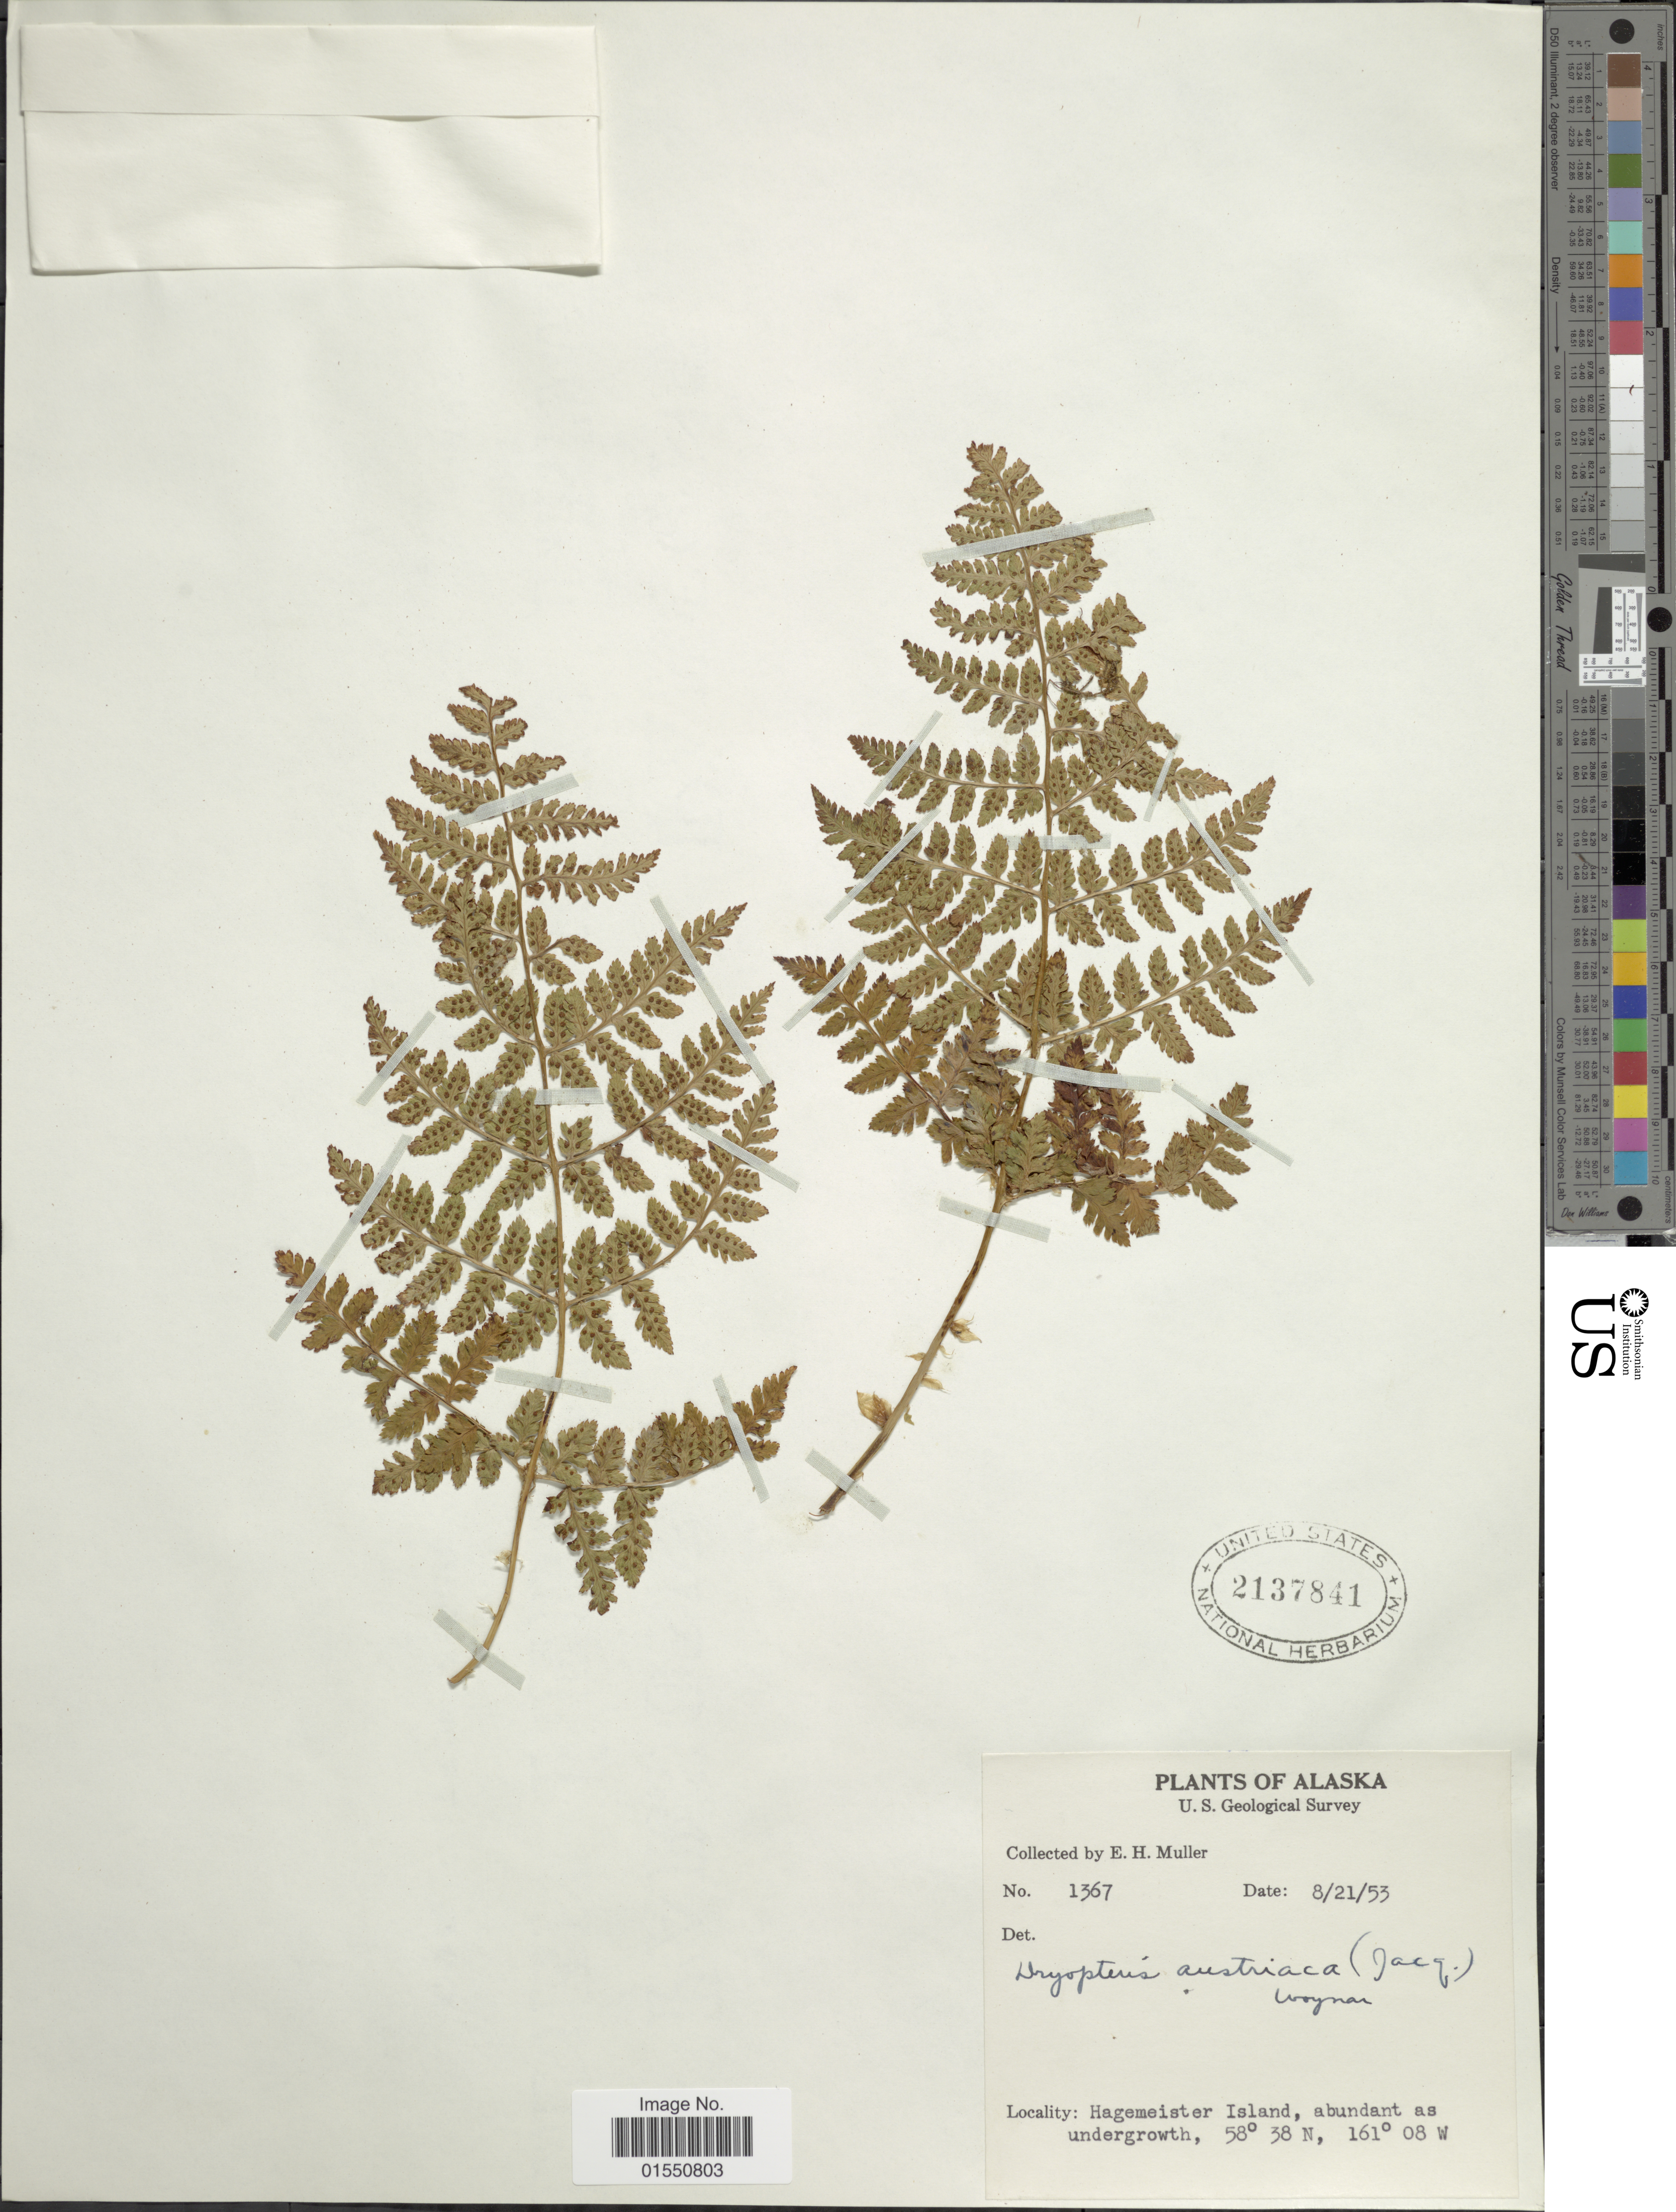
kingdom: Plantae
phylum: Tracheophyta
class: Polypodiopsida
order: Polypodiales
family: Dryopteridaceae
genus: Dryopteris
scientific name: Dryopteris expansa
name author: (C. Presl) Fraser-Jenk. & Jermy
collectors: E. H. Muller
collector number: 1367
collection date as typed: Transcribed d/m/y: 21/8/53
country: United States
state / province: Alaska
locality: Hagemeister Island, abundant as undergrowth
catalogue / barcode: US 2137841